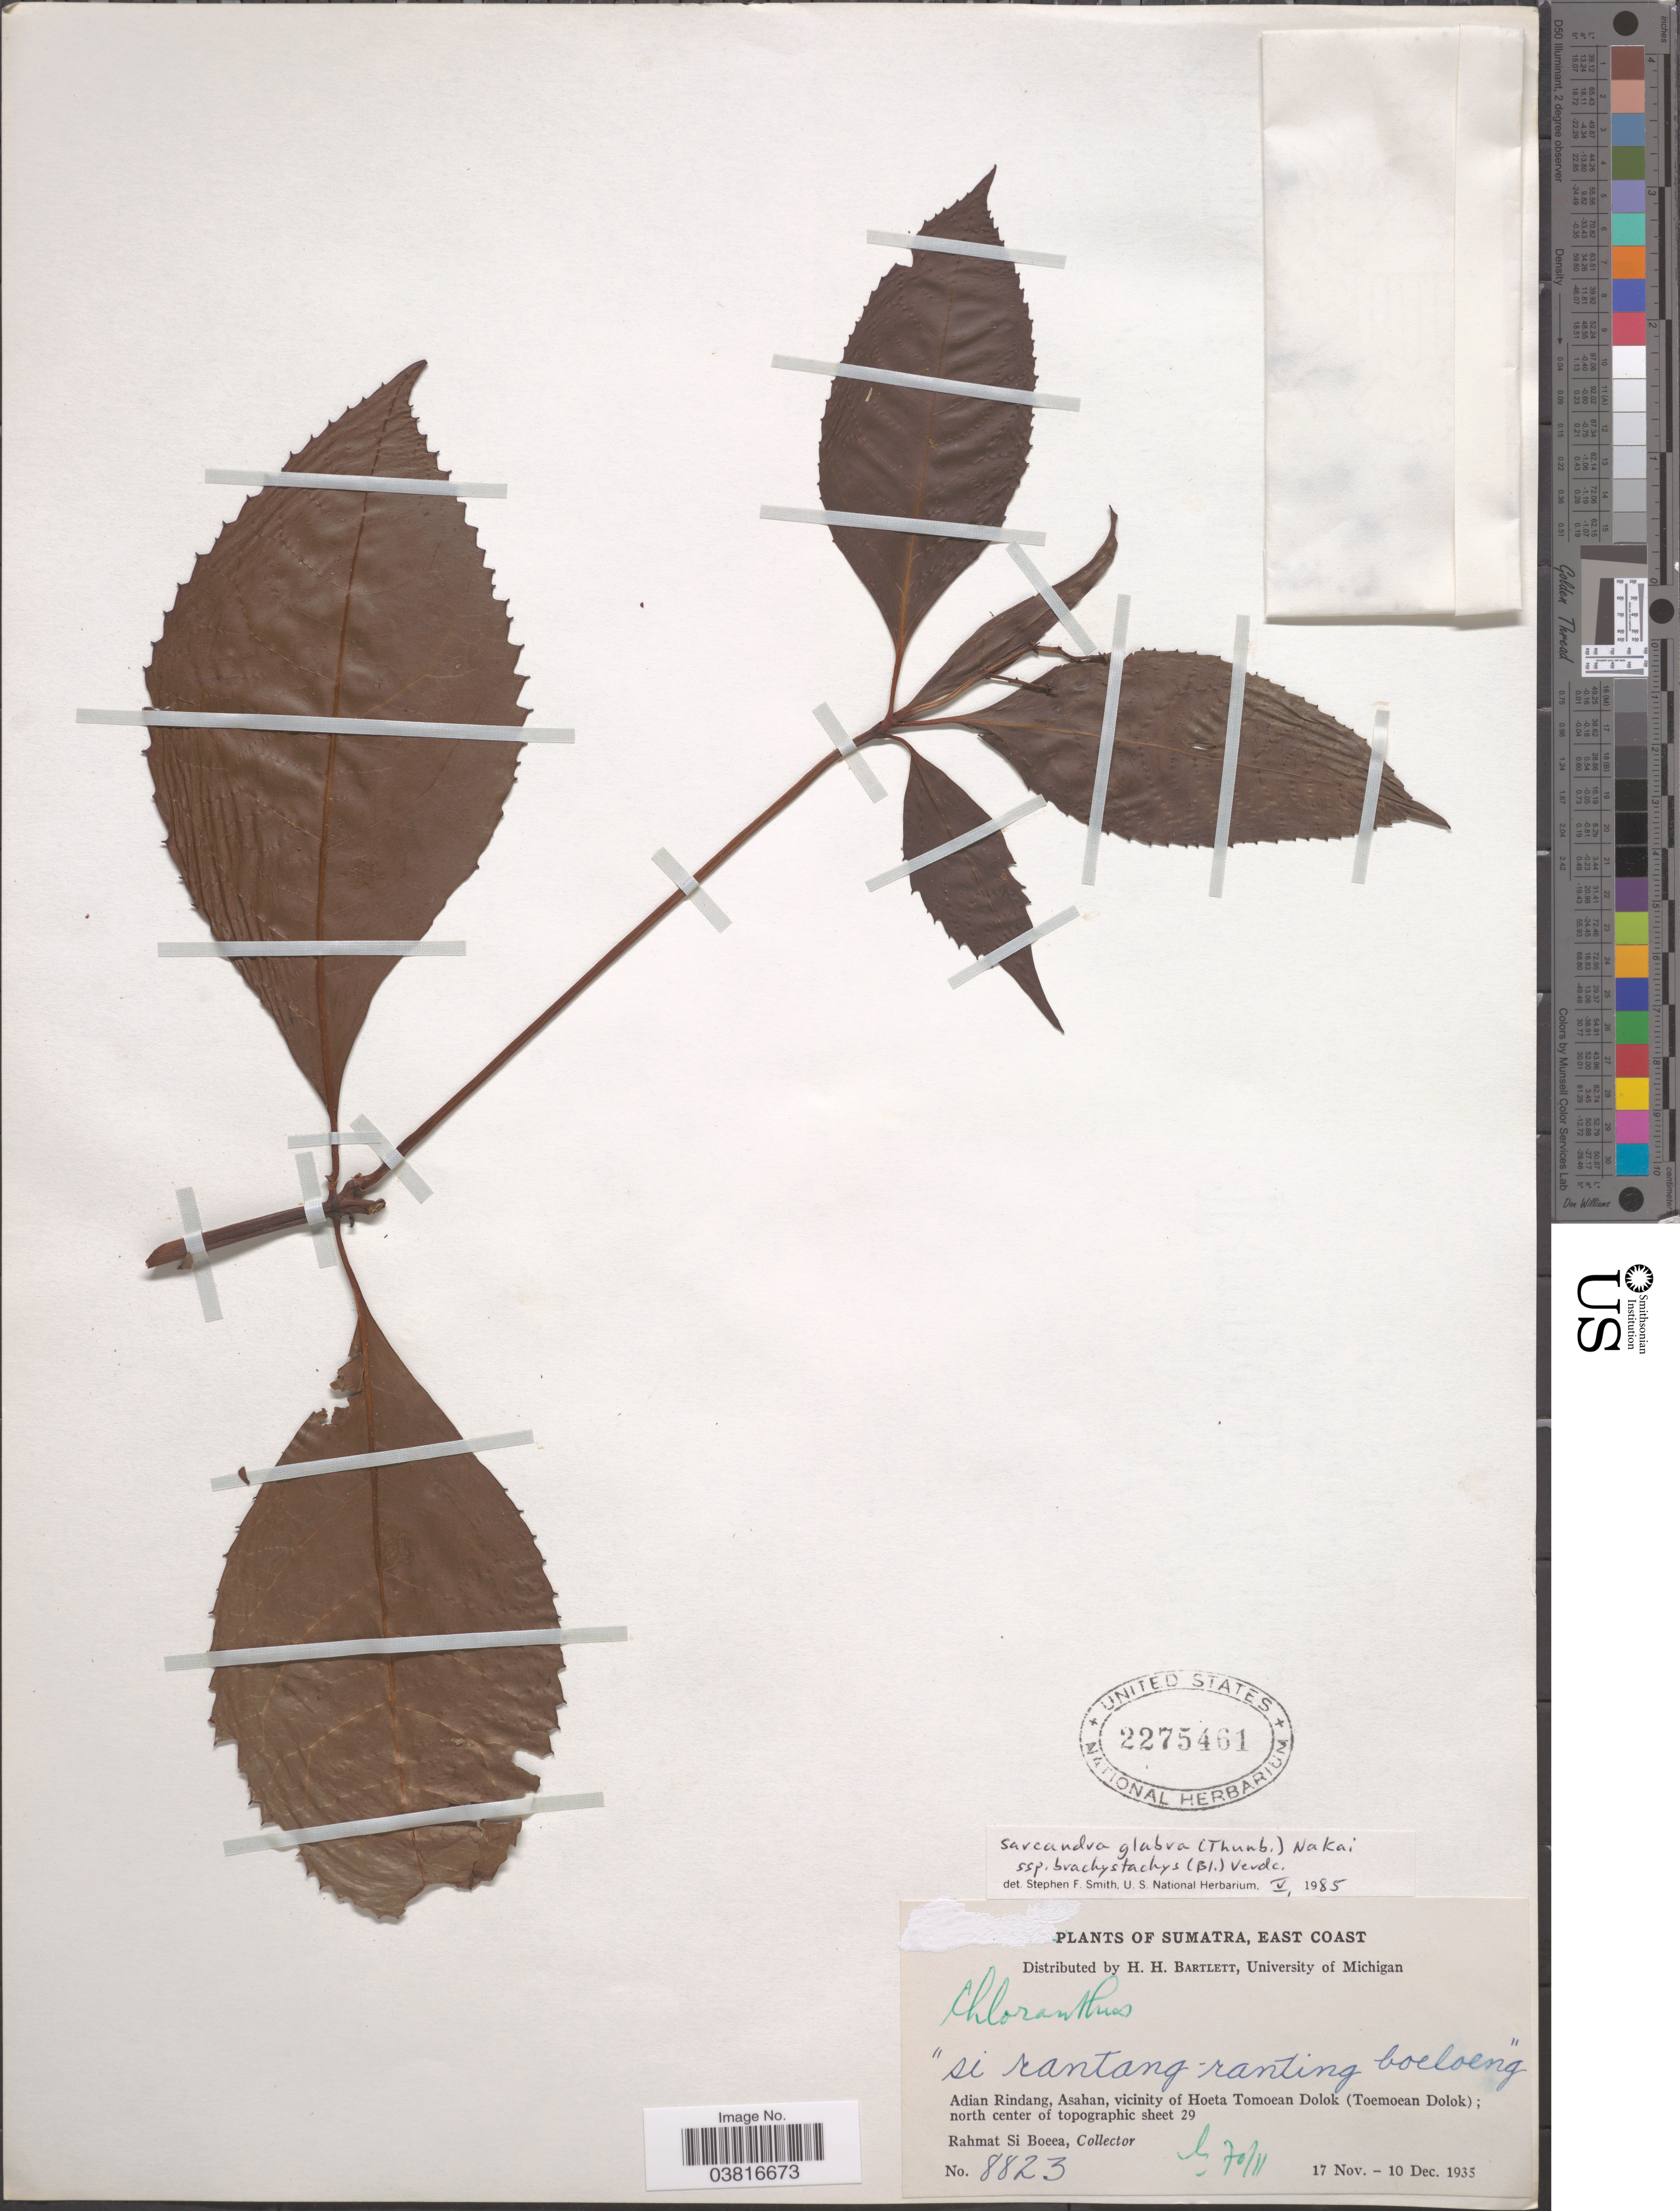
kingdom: Plantae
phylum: Tracheophyta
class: Magnoliopsida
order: Chloranthales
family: Chloranthaceae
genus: Sarcandra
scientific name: Sarcandra glabra subsp. brachystachys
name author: (Blume) Verdc.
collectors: Rahmat Si Boeea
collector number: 8823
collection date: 1935-11-17/1935-12-10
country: Indonesia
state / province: Sumatra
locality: East Coast. Adian Rindang, Asahan, vicinity of Hoeta Tomoean Dolok (Toemoean Dolok); north center of topographic sheet 29.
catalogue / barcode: US 2275461